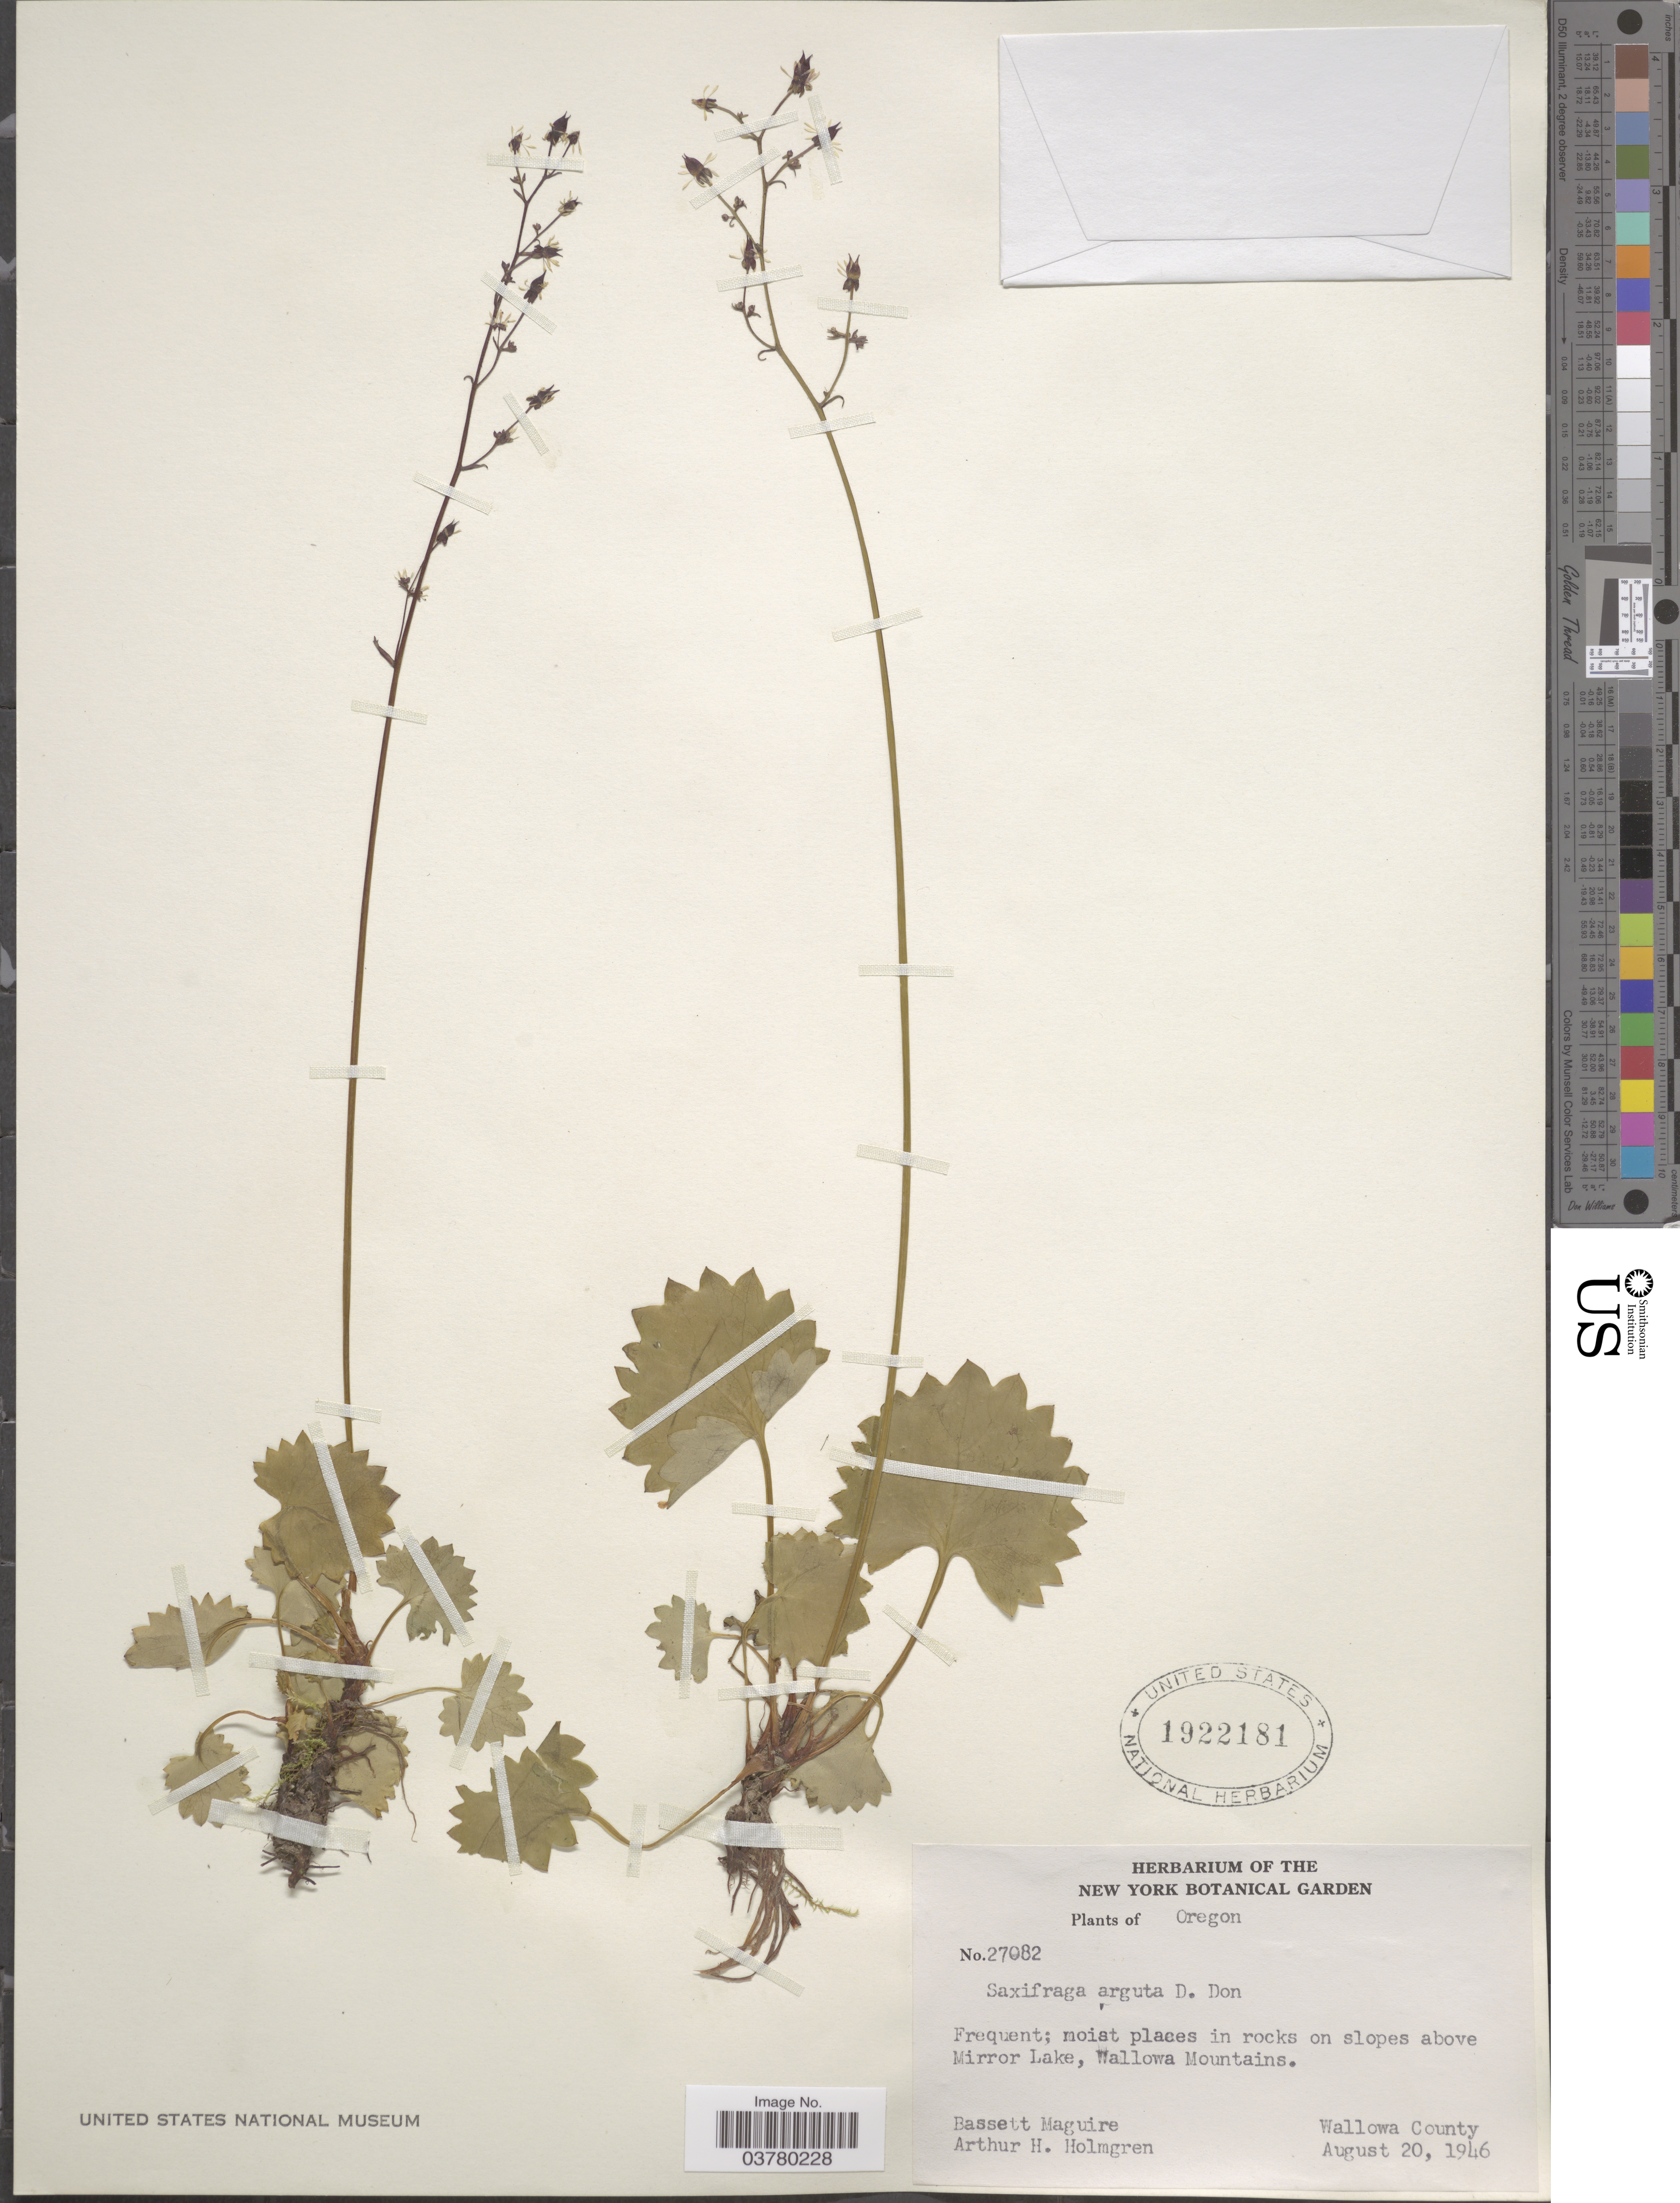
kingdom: Plantae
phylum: Tracheophyta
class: Magnoliopsida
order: Saxifragales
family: Saxifragaceae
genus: Micranthes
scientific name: Micranthes odontoloma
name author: (Piper) A. Heller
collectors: B. Maguire & A. H. Holmgren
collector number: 27082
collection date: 1946-08-20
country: United States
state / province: Oregon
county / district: Wallowa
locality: Moist places in rocks on slopes above Mirror Lake, Wallowa Mountains. Wallowa County.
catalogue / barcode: US 1922181